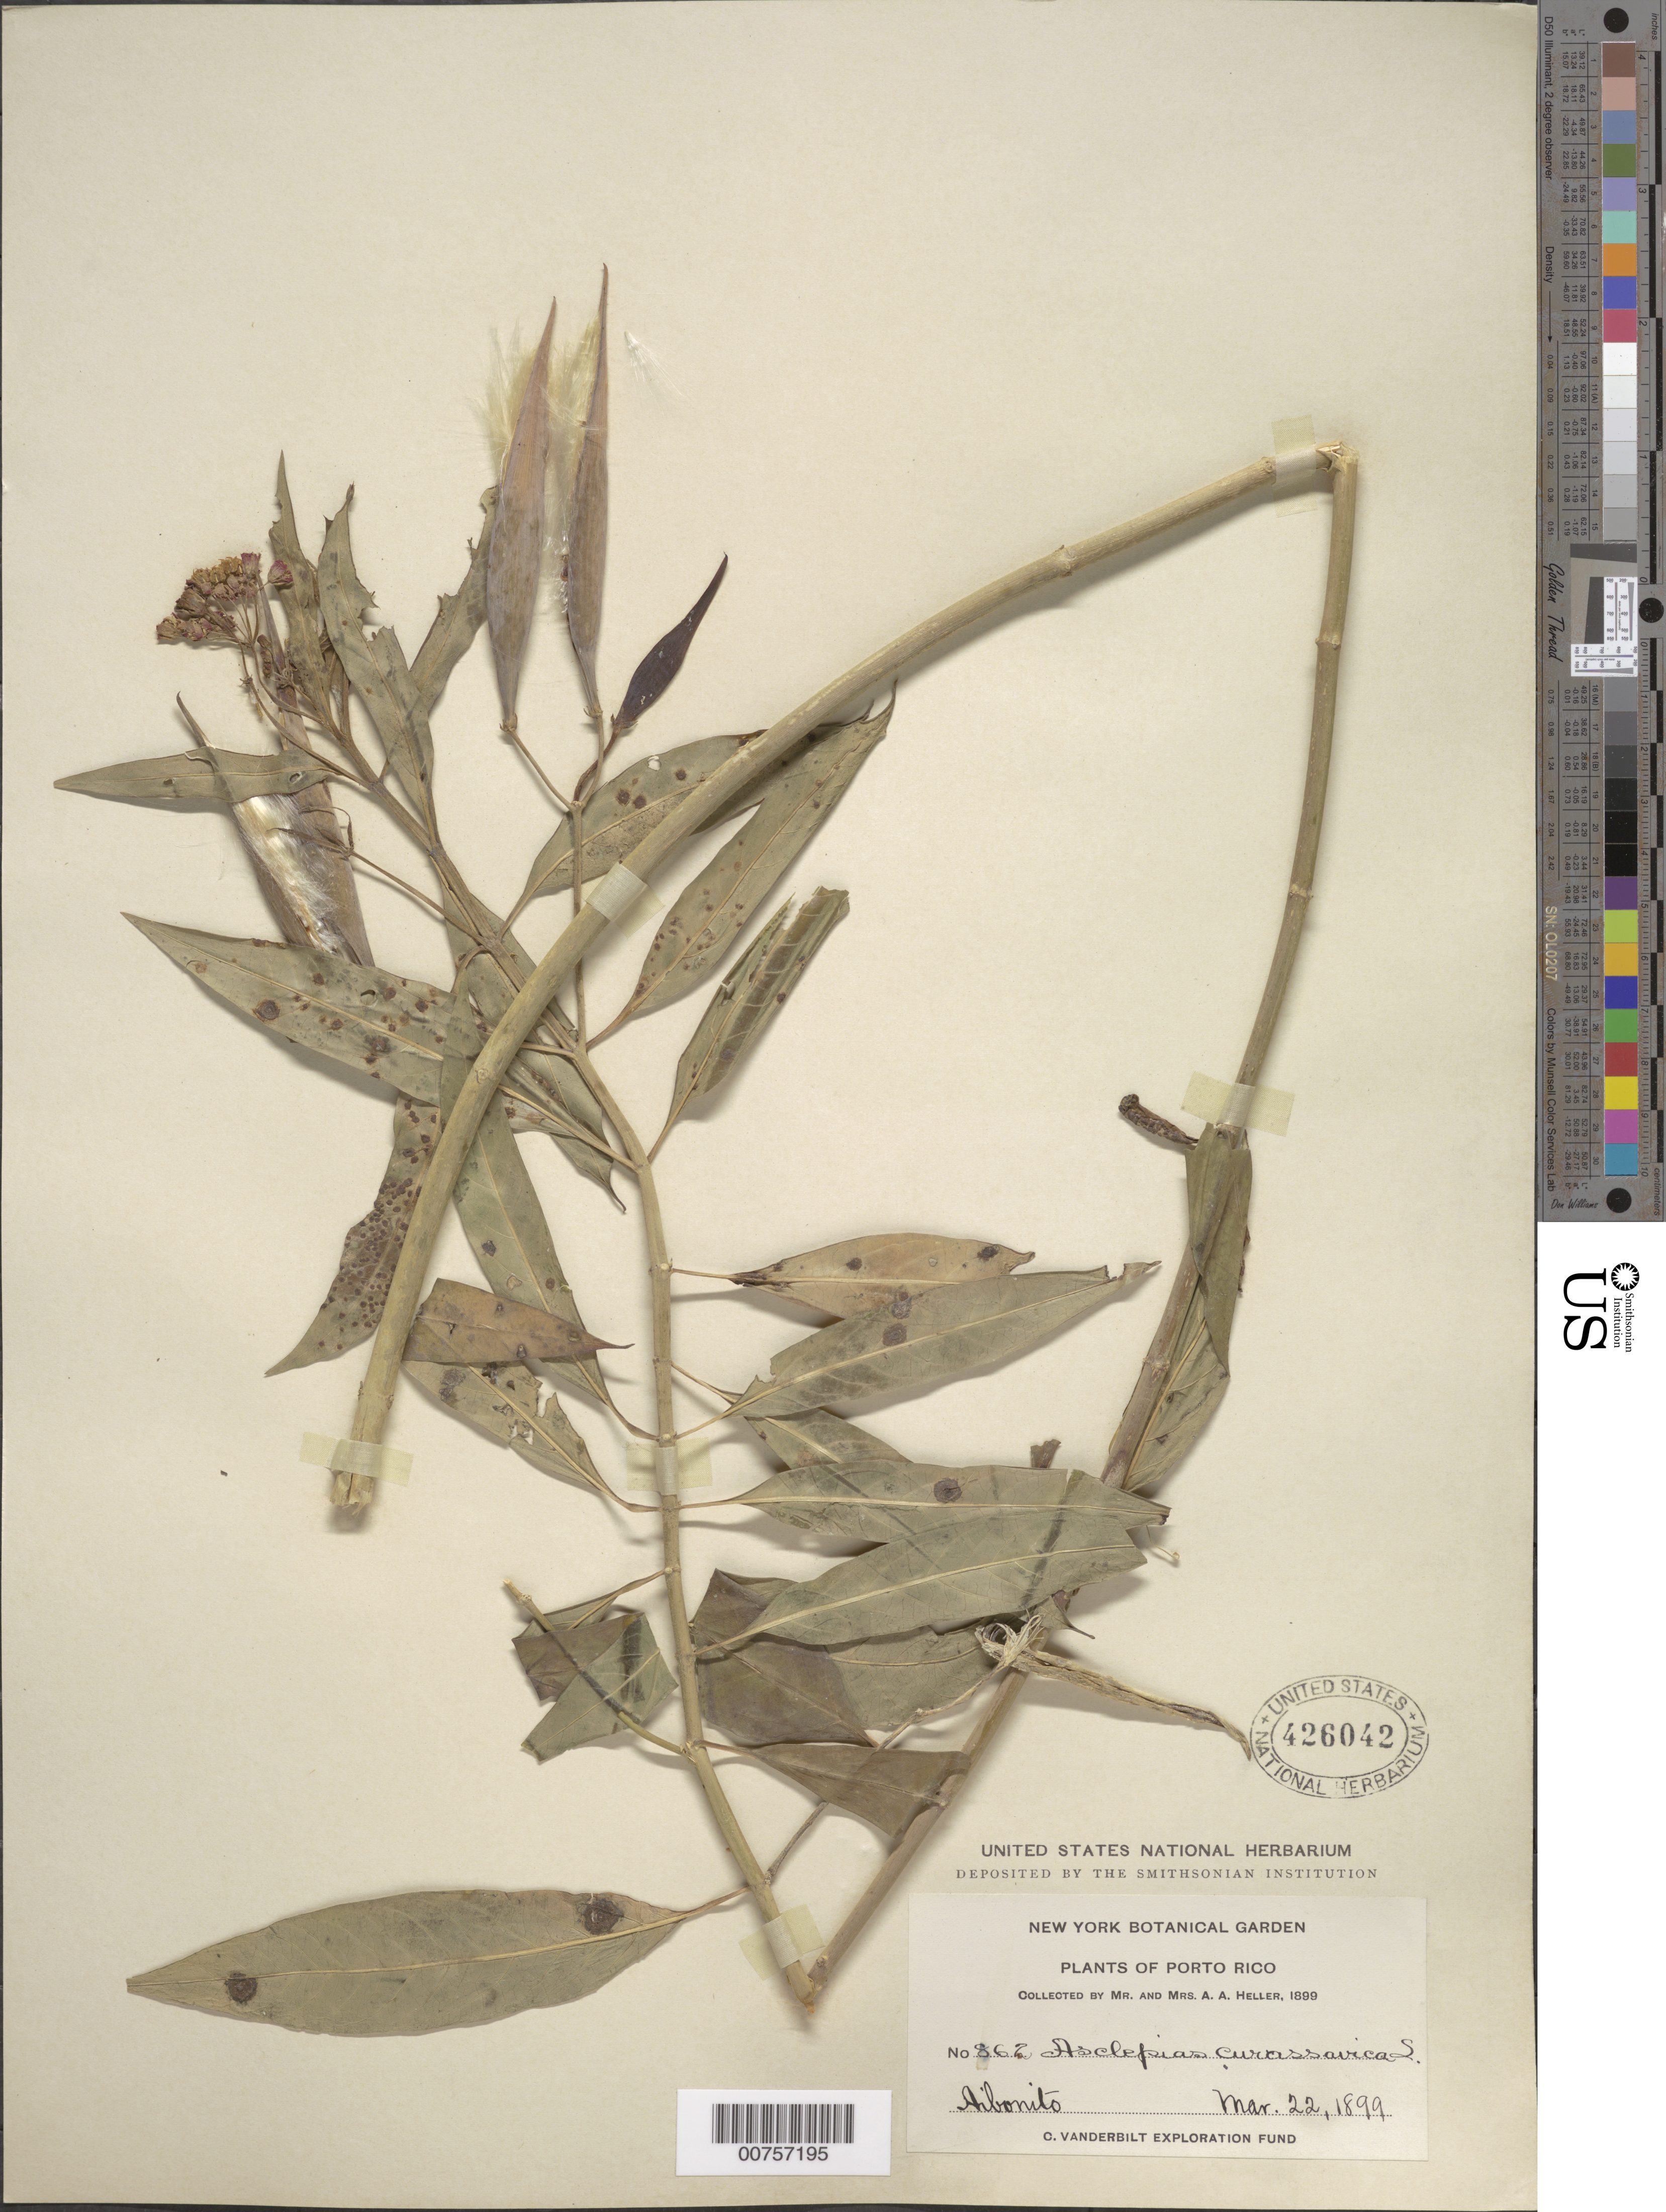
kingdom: Plantae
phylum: Tracheophyta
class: Magnoliopsida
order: Gentianales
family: Apocynaceae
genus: Asclepias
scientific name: Asclepias curassavica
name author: L.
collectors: A. A. Heller & E. G. Heller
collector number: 862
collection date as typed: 22 Mar 1899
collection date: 1899-03-22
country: Puerto Rico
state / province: Abonito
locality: Aibonito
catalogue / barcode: US 426042